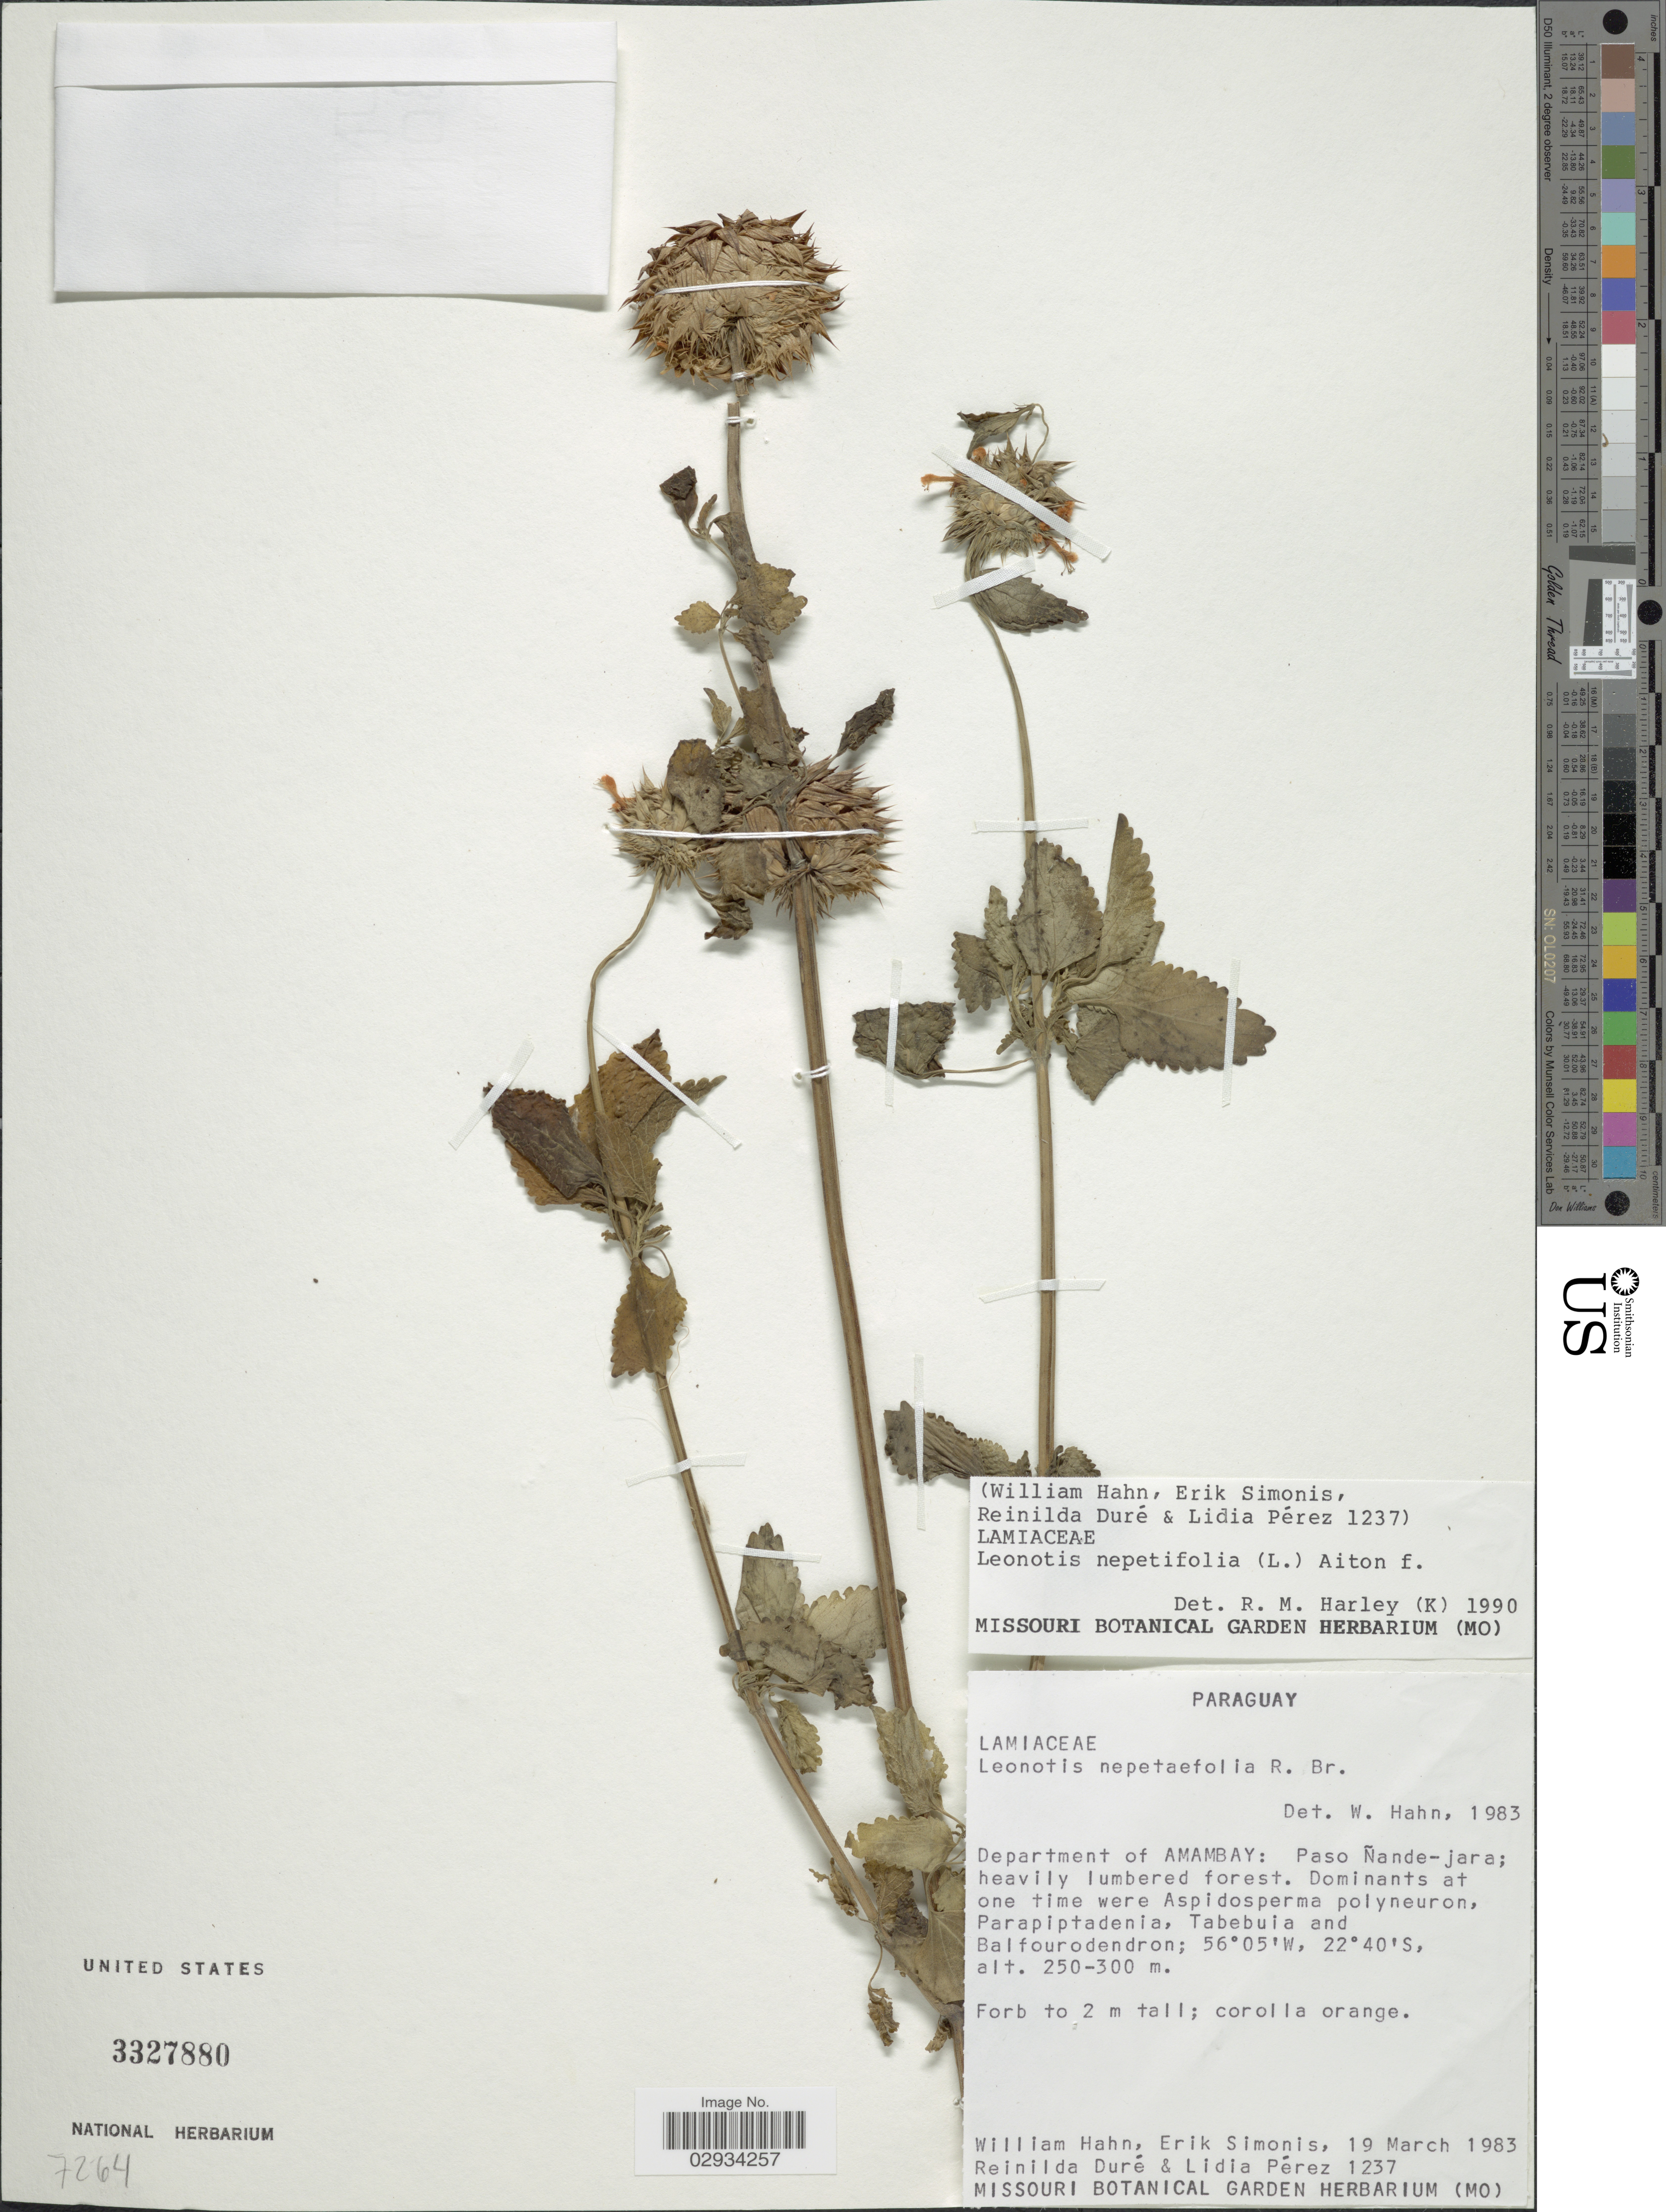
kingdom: Plantae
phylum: Tracheophyta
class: Magnoliopsida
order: Lamiales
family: Lamiaceae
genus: Leonotis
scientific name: Leonotis nepetifolia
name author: (L.) R. Br.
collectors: W. Hahn, E. Simonis, R. Duré & L. Pérez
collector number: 1237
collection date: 1983-03-19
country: Paraguay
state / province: Amambay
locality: Department of Amambay: Paso Ñande-jara; heavily lumbered forest.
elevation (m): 250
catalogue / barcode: US 3327880